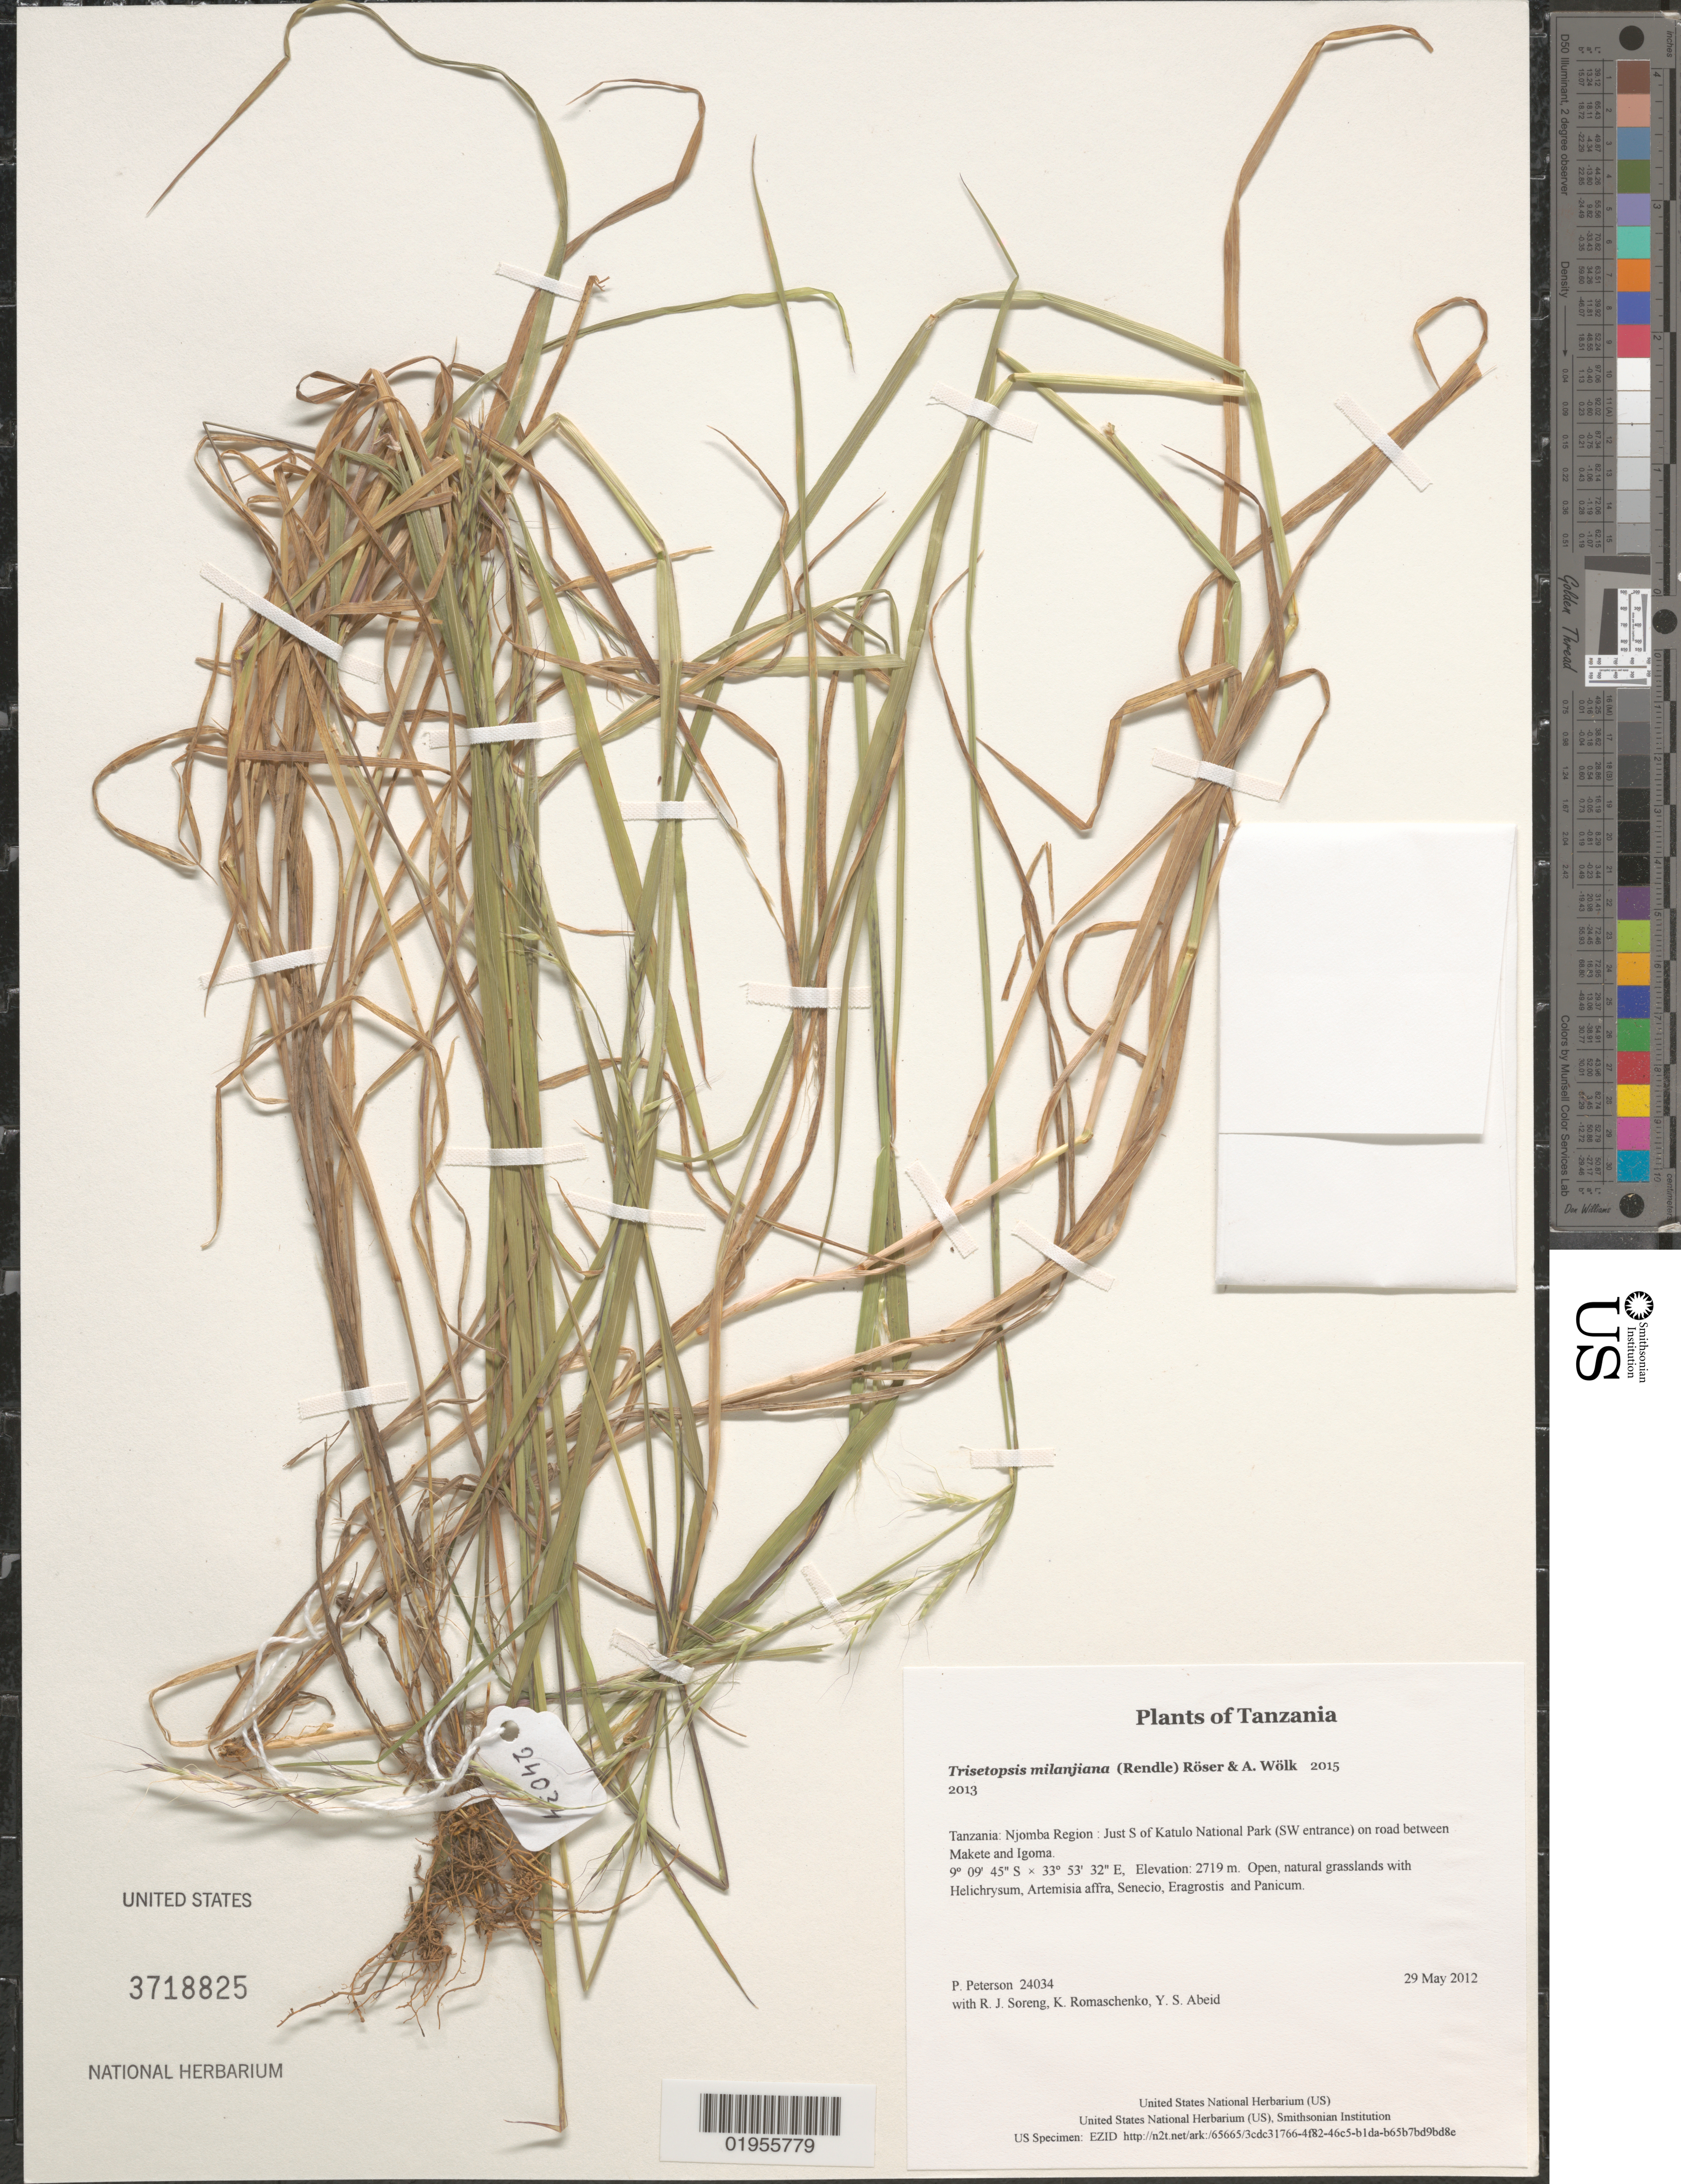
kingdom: Plantae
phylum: Tracheophyta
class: Liliopsida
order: Poales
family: Poaceae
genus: Trisetopsis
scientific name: Trisetopsis milanjiana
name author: (Rendle) Röser & Wölk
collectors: P. M. Peterson, R. J. Soreng, K. Romaschenko & Y. Abeid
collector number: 24034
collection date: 2012-05-29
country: Tanzania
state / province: Njombe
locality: Just S of Katulo National Park (SW entrance) on road between Makete and Igoma.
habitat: Open, natural grasslands with Helichrysum, Artemisia affra, Senecio, Eragrostis and Panicum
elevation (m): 2719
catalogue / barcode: US 3718825